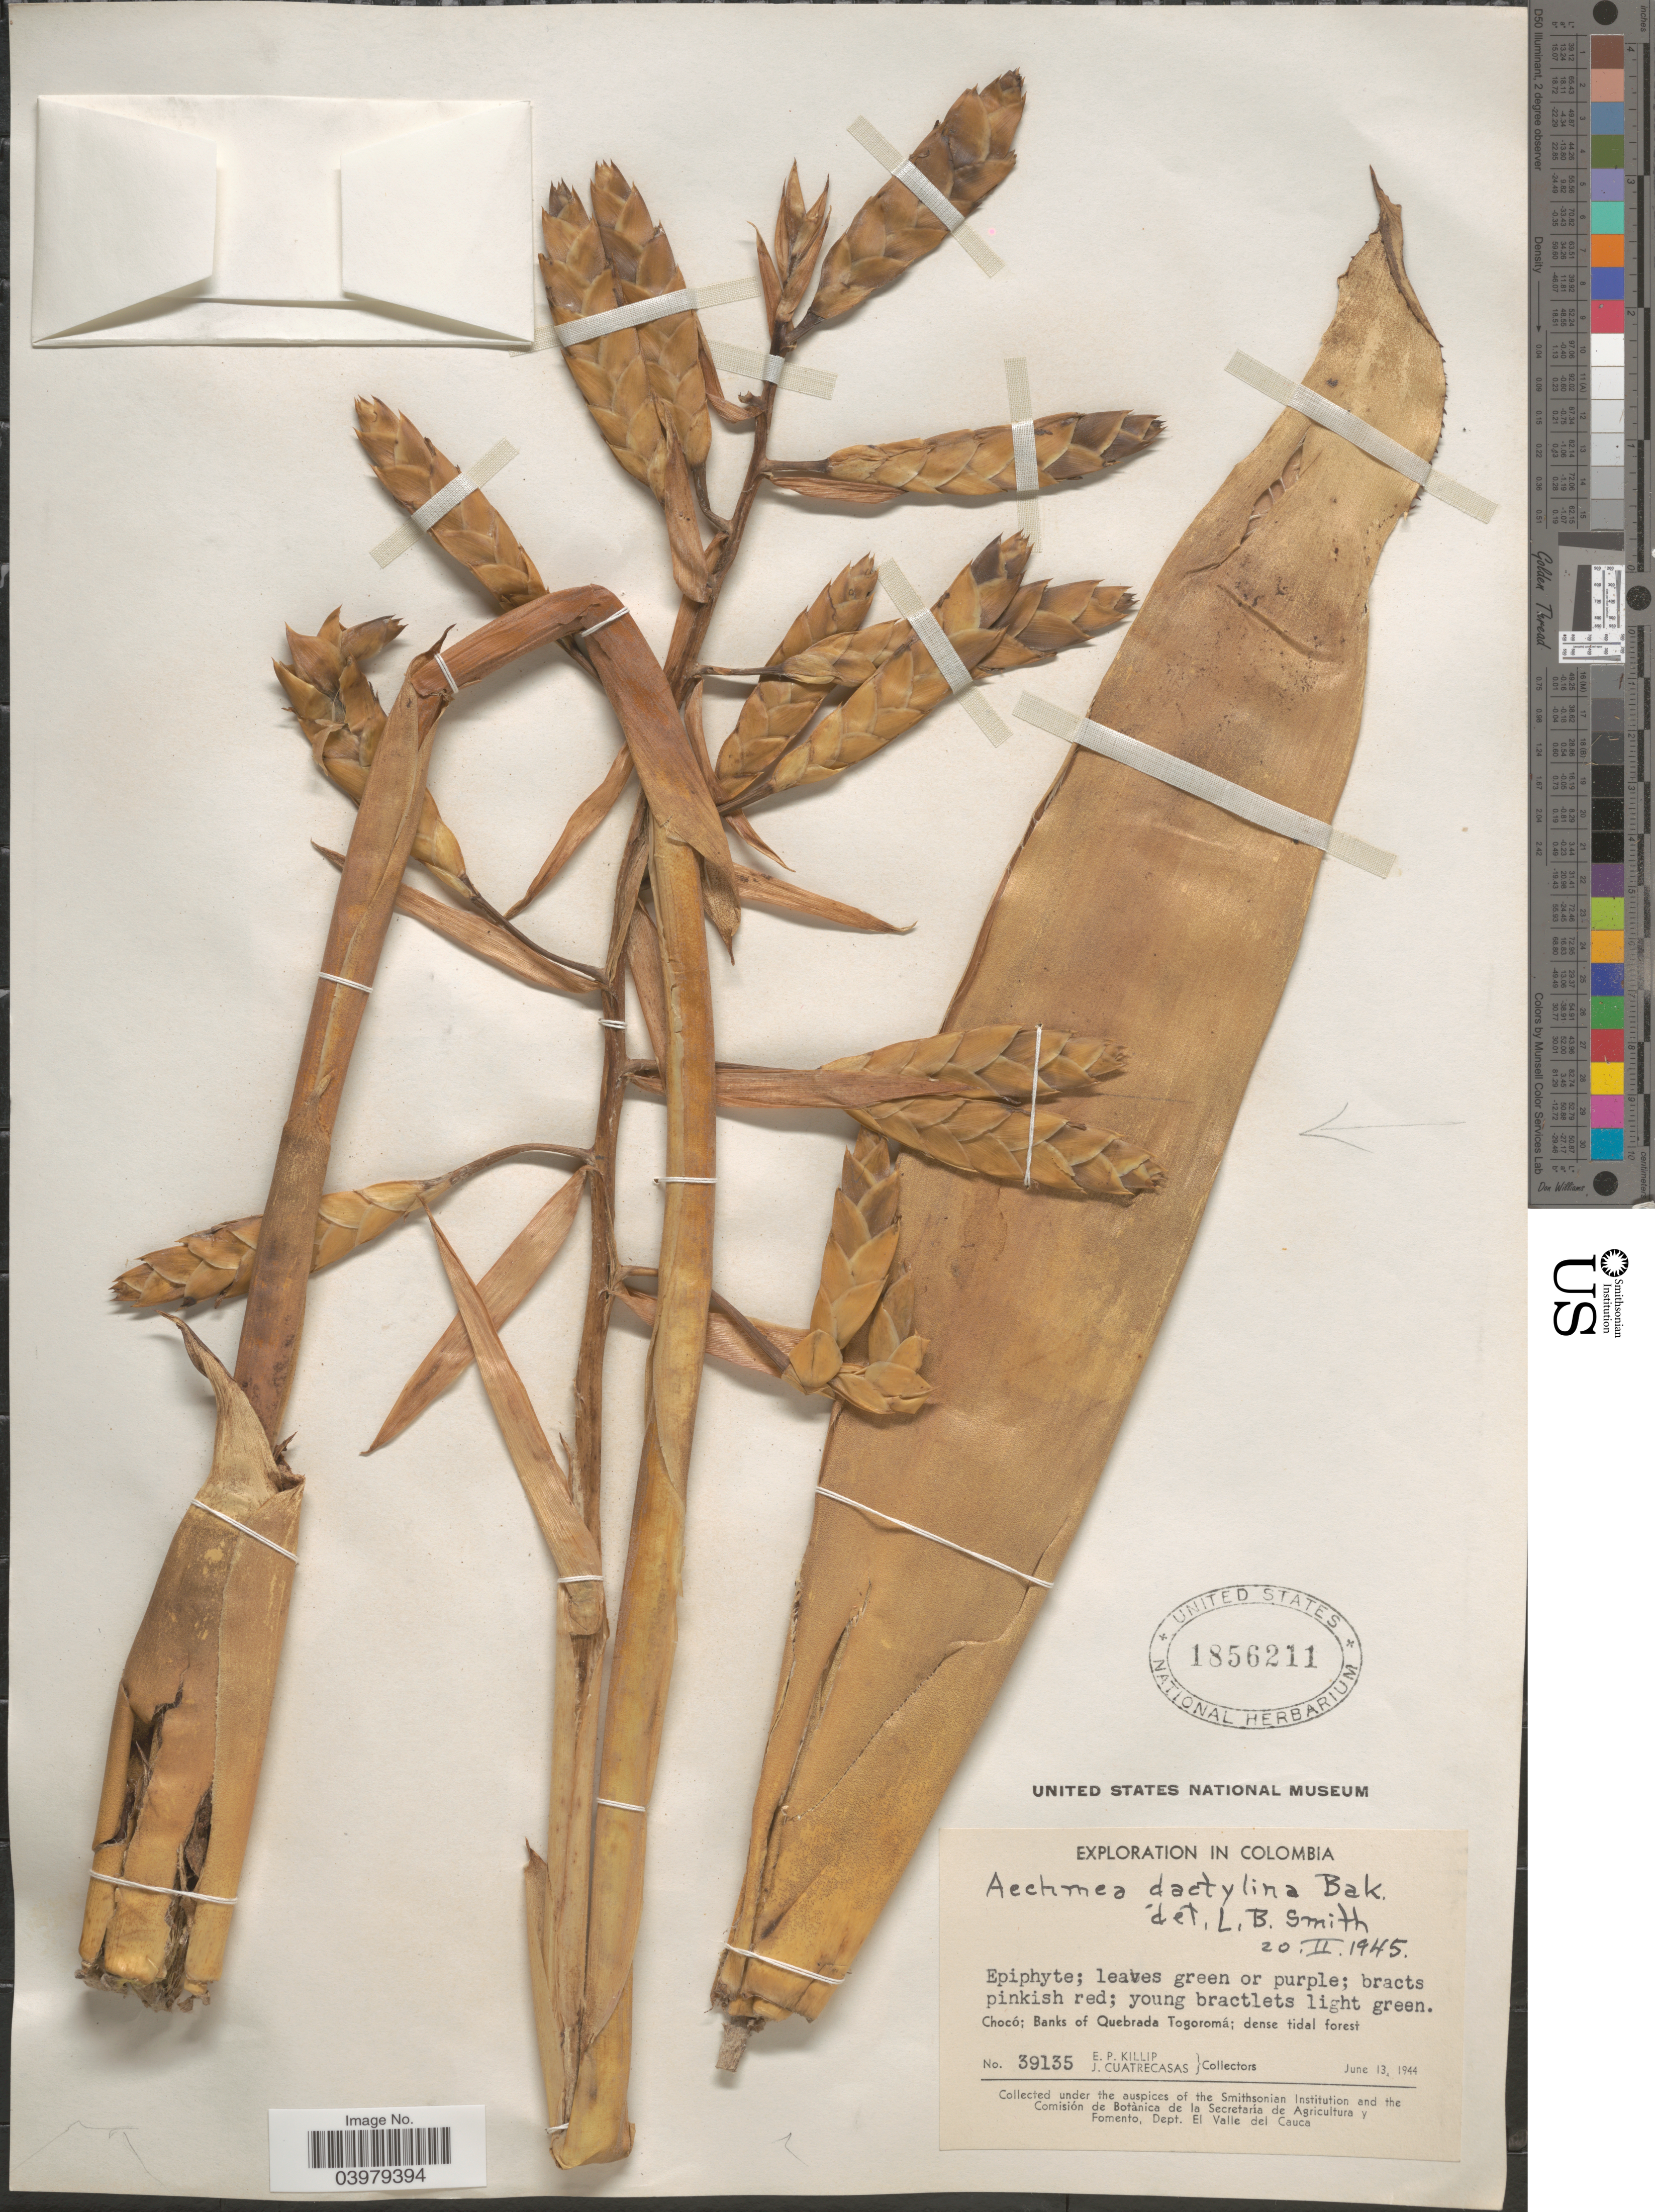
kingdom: Plantae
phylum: Tracheophyta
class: Liliopsida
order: Poales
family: Bromeliaceae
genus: Aechmea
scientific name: Aechmea dactylina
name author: Baker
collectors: E. P. Killip & J. Cuatrecasas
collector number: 39135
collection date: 1944-06-13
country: Colombia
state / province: Chocó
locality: Banks of Quebrada Togoromá.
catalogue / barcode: US 1856211